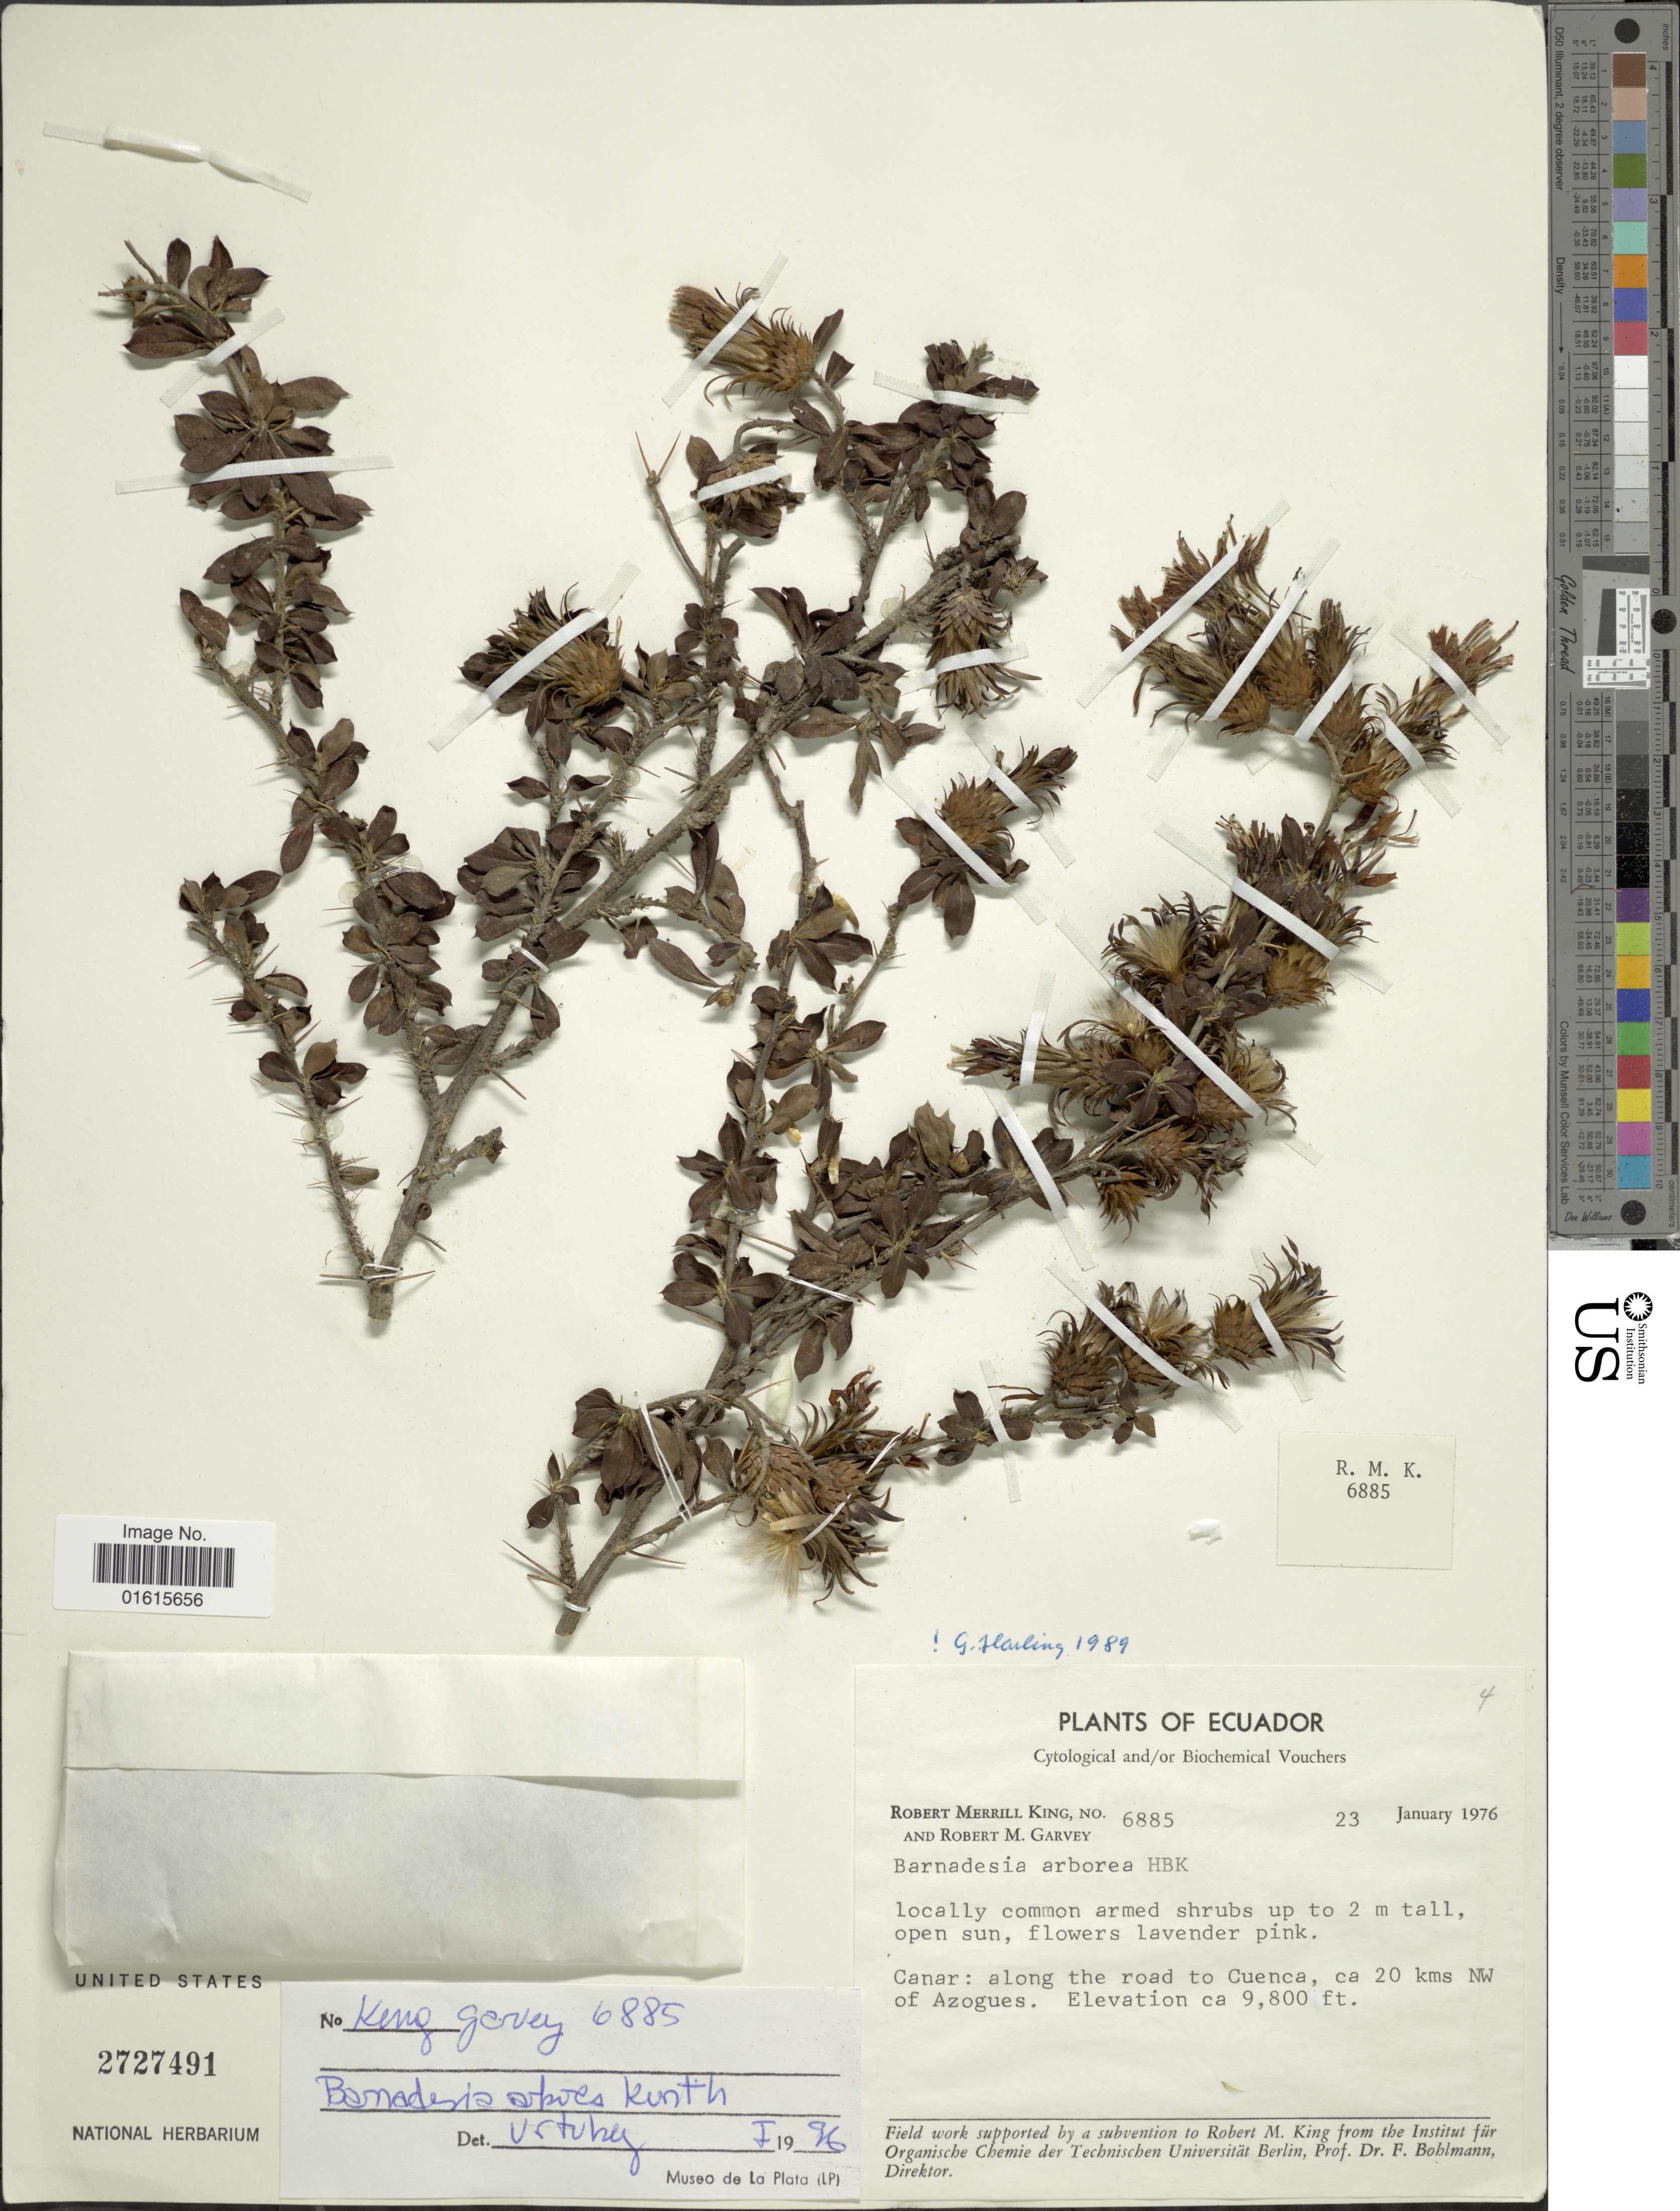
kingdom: Plantae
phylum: Tracheophyta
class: Magnoliopsida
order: Asterales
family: Asteraceae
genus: Barnadesia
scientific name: Barnadesia arborea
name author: Kunth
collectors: R. M. King & R. Garvey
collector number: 6885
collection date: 1976-01-23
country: Ecuador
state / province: Cañar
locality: Along the road to Cuenca, ca. 20 kms NW of Azogues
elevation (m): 2987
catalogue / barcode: US 2727491